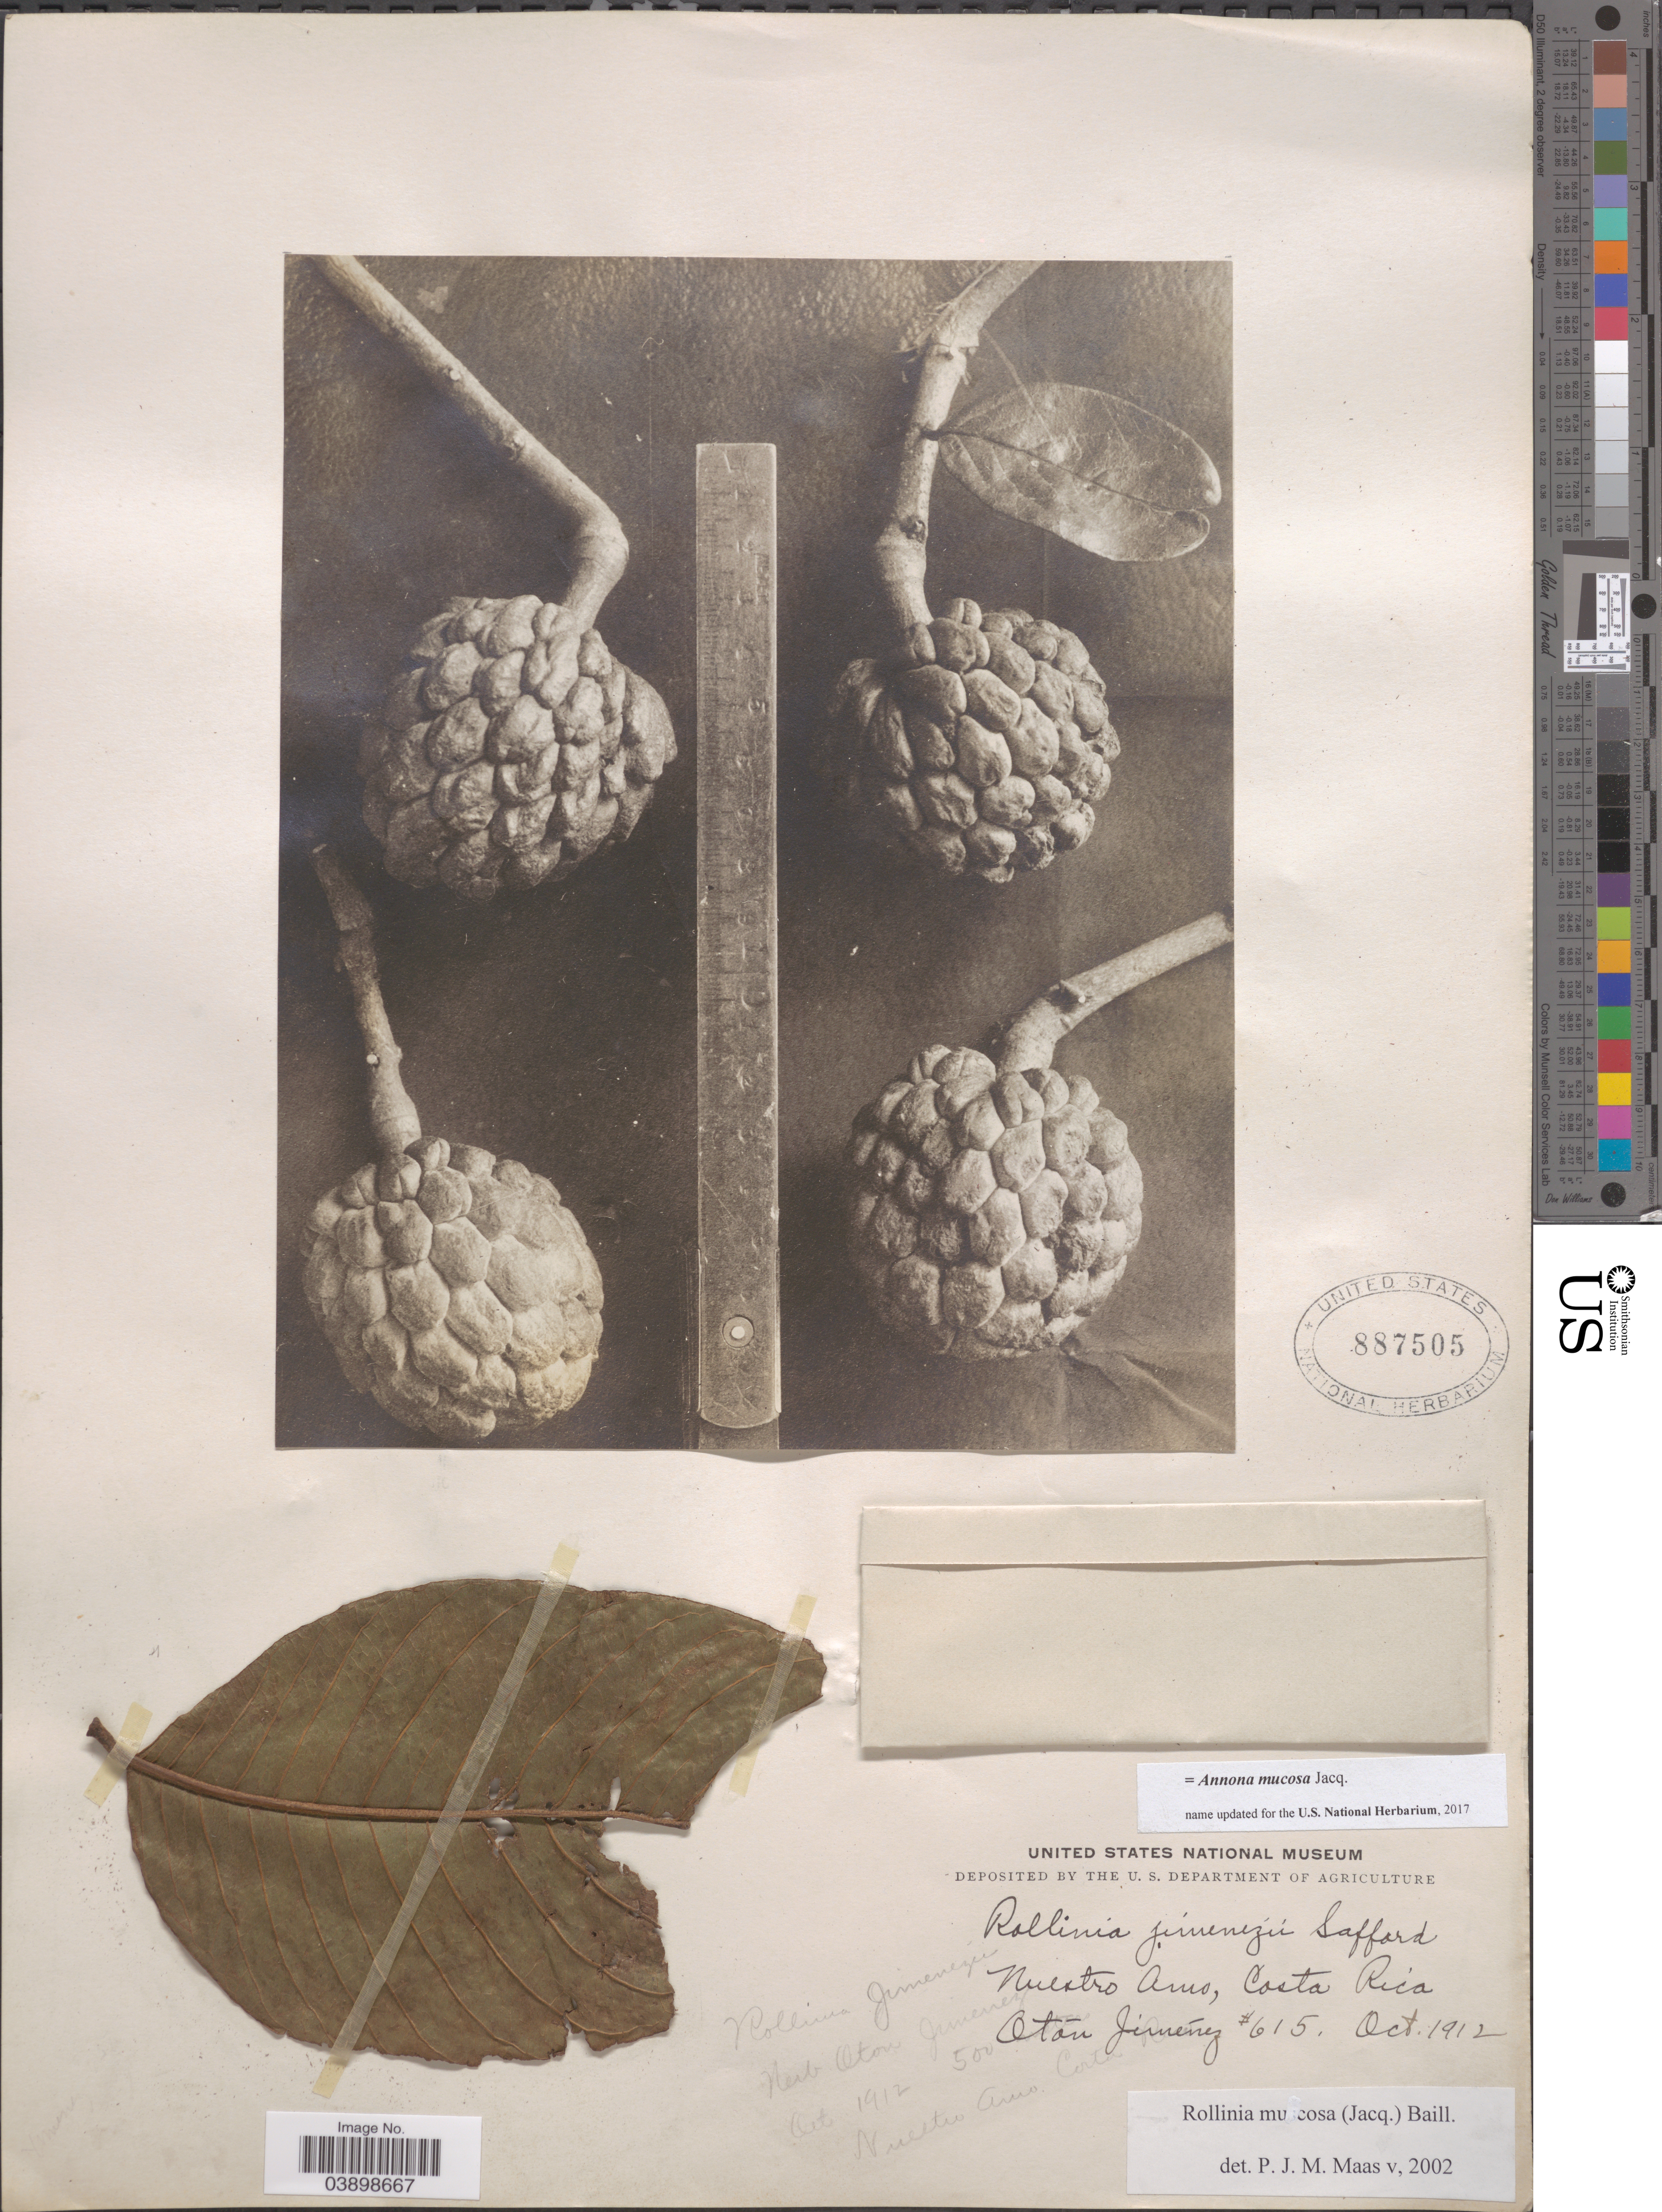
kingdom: Plantae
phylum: Tracheophyta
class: Magnoliopsida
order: Magnoliales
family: Annonaceae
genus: Annona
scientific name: Annona mucosa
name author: Jacq.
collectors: O. Jimenez L.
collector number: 615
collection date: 1912-10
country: Costa Rica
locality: Nuestro Amo.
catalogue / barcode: US 887505